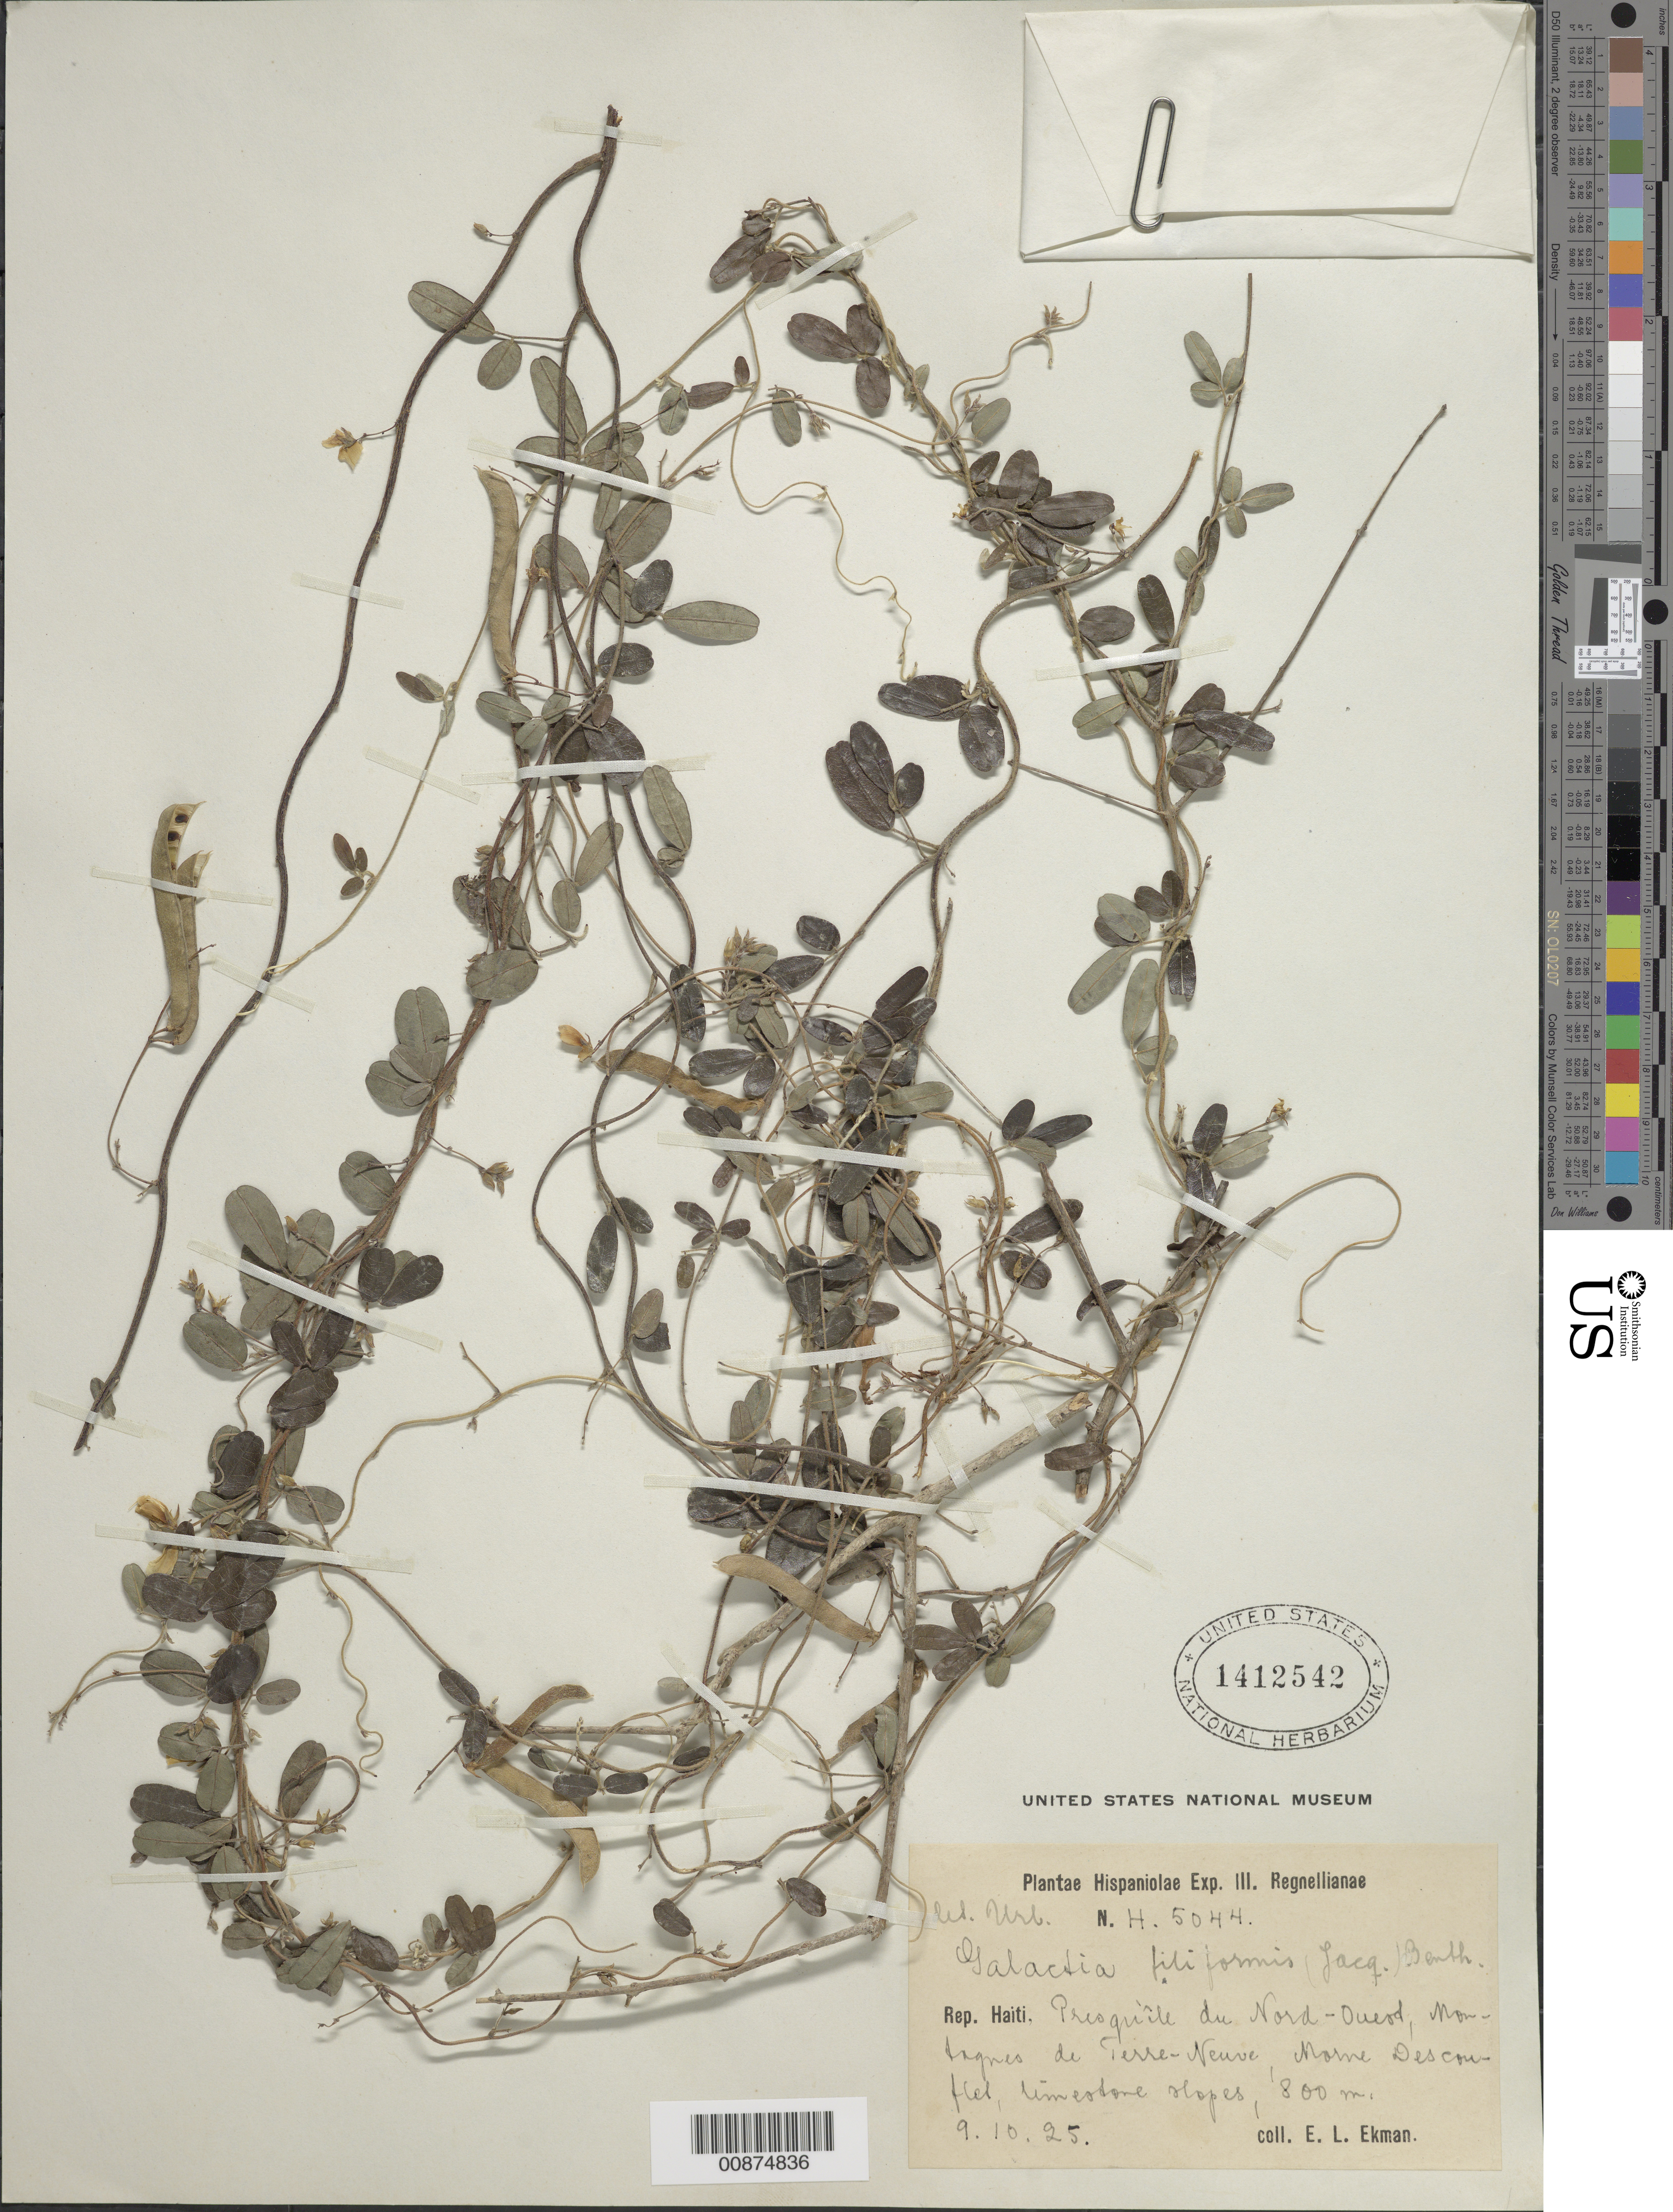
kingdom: Plantae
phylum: Tracheophyta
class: Magnoliopsida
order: Fabales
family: Fabaceae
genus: Galactia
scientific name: Galactia dubia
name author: DC.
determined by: Urban, Ignatz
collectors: E. L. Ekman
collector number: H 5044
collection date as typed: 09 Oct 1925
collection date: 1925-10-09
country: Haiti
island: Hispaniola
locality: Presqu'île du Nord-Ouest, Montagnes de Terre-Neuve, Morne Descouflet.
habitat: Limestone slopes.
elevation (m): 800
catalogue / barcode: US 1412542